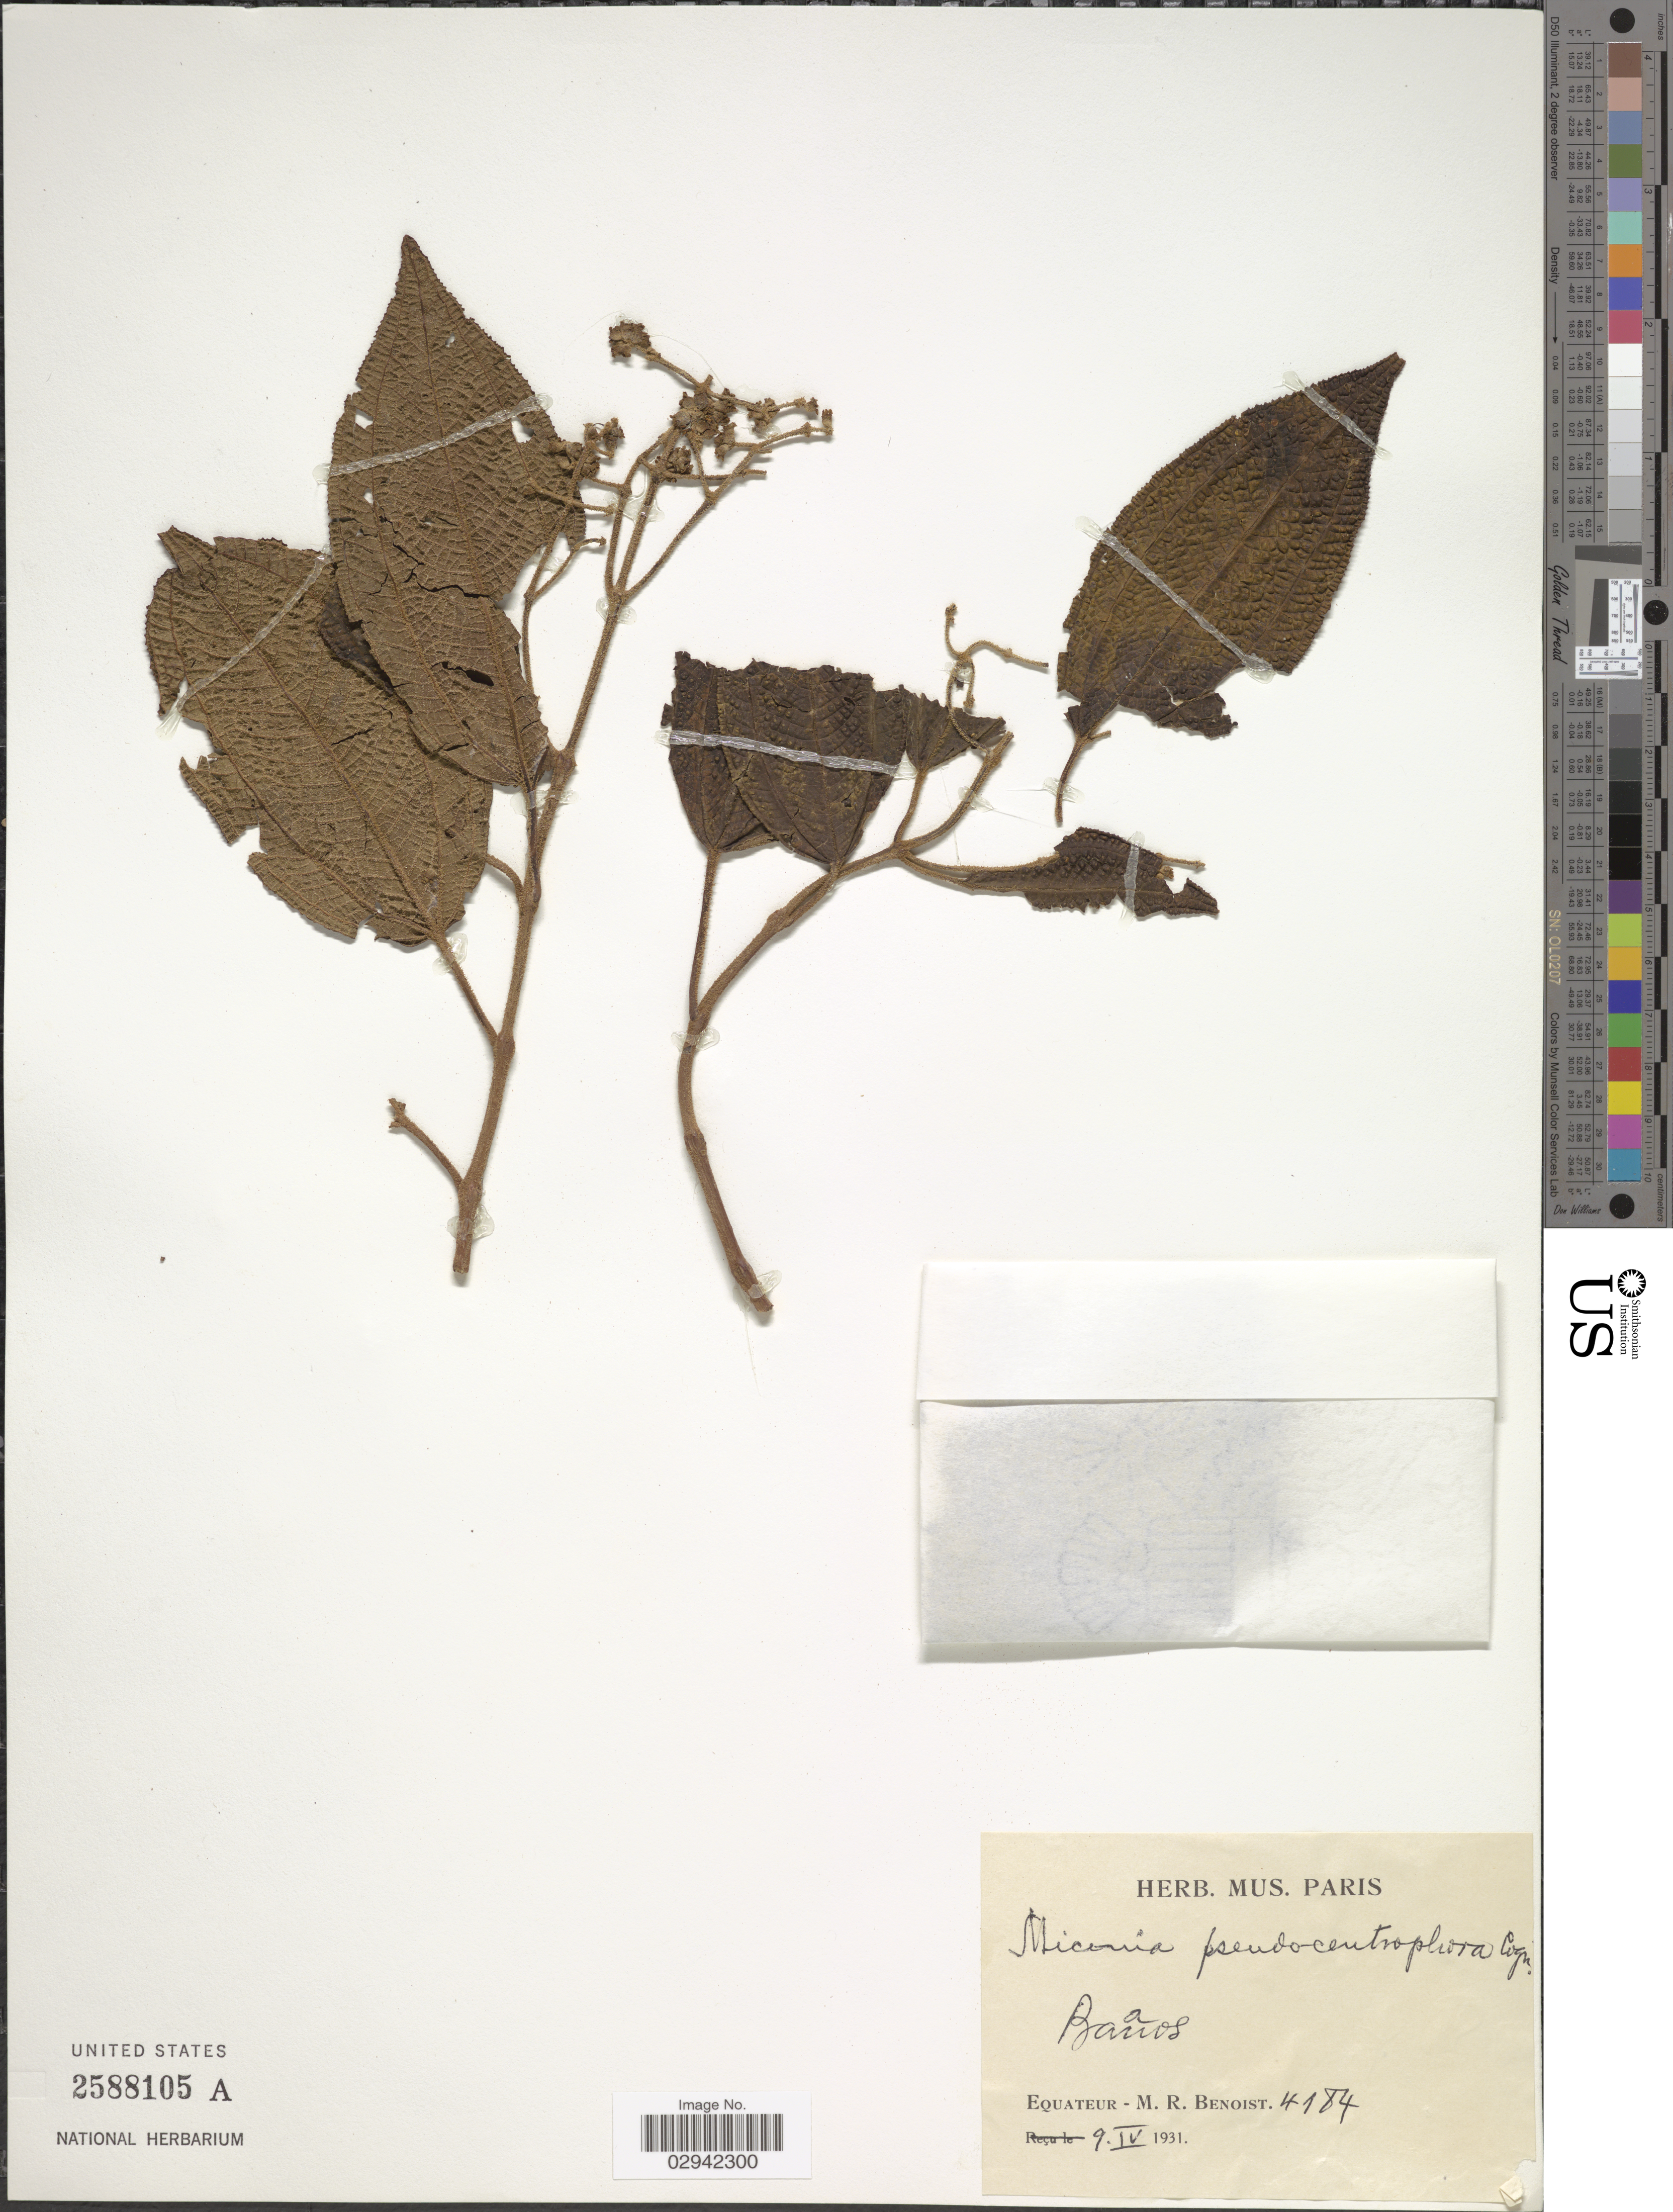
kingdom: Plantae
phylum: Tracheophyta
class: Magnoliopsida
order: Myrtales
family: Melastomataceae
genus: Miconia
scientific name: Miconia pseudocentrophora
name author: Cogn.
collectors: M. Benoist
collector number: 4184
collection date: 1931-04-09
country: Ecuador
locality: Equateur, Baños.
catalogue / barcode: US 2588105A